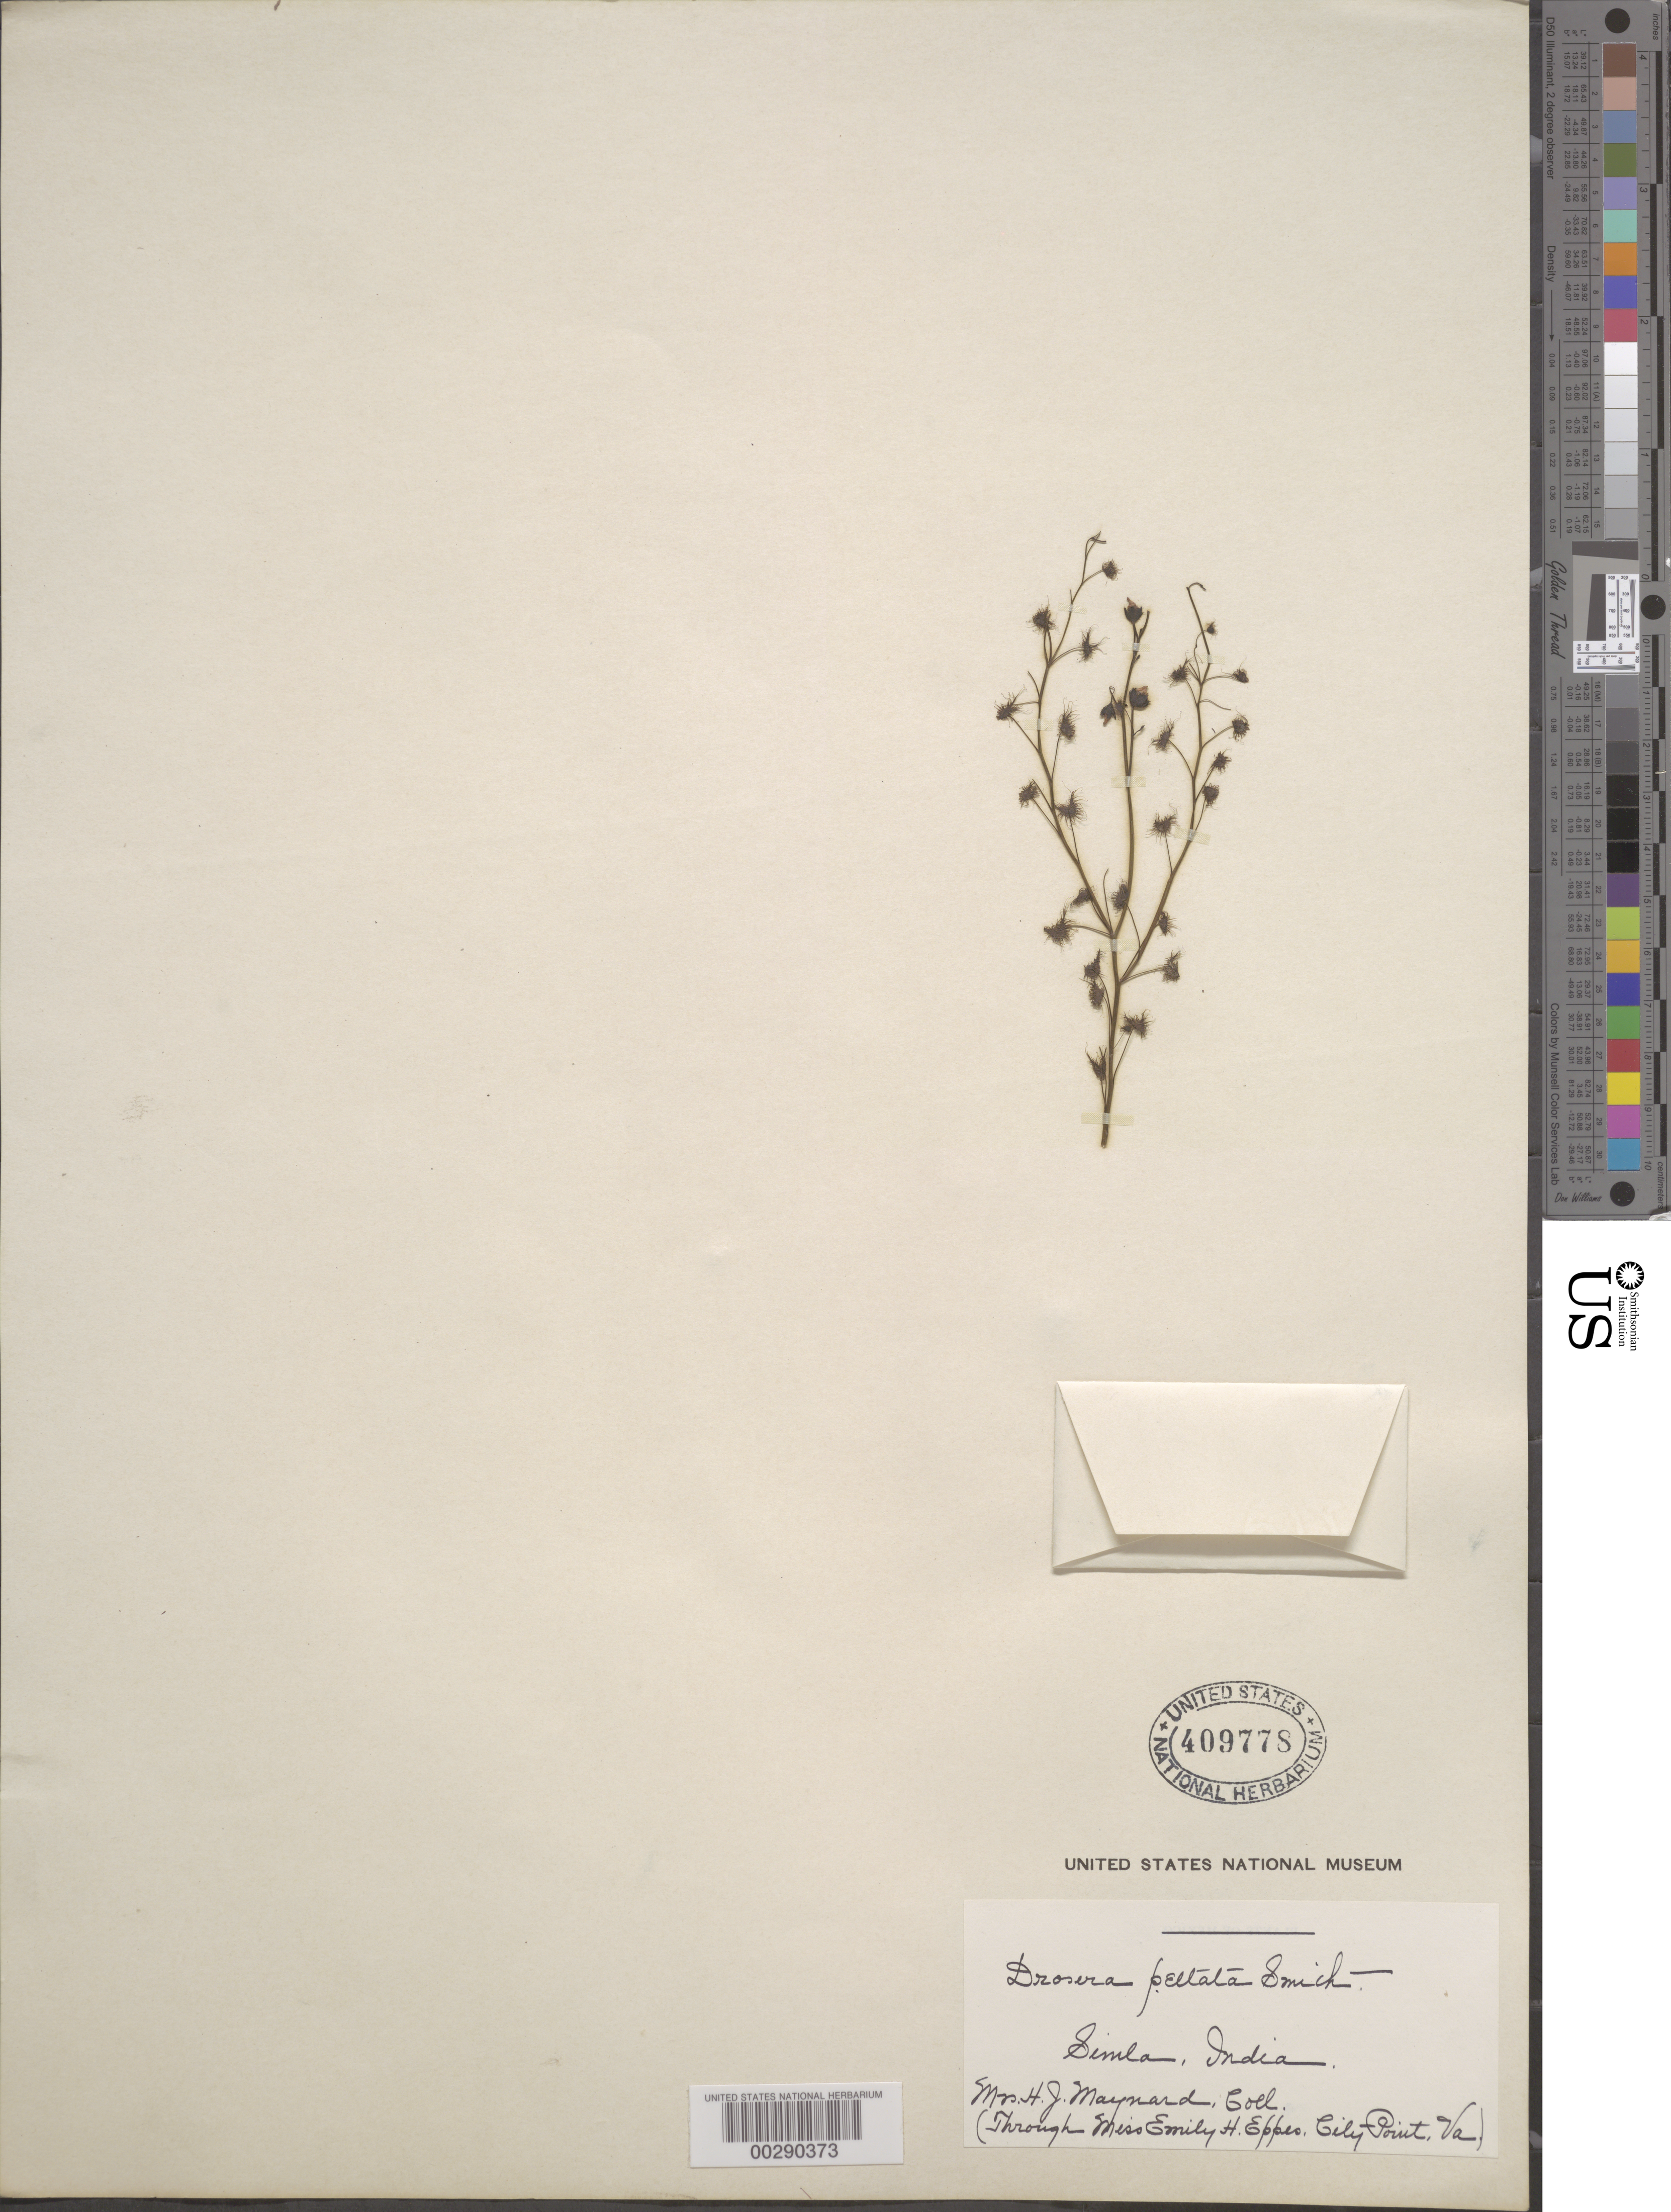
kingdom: Plantae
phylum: Tracheophyta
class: Magnoliopsida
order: Caryophyllales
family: Droseraceae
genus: Drosera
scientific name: Drosera peltata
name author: Sm. ex Willd.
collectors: H. Maynard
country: India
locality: Simla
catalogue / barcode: US 409778